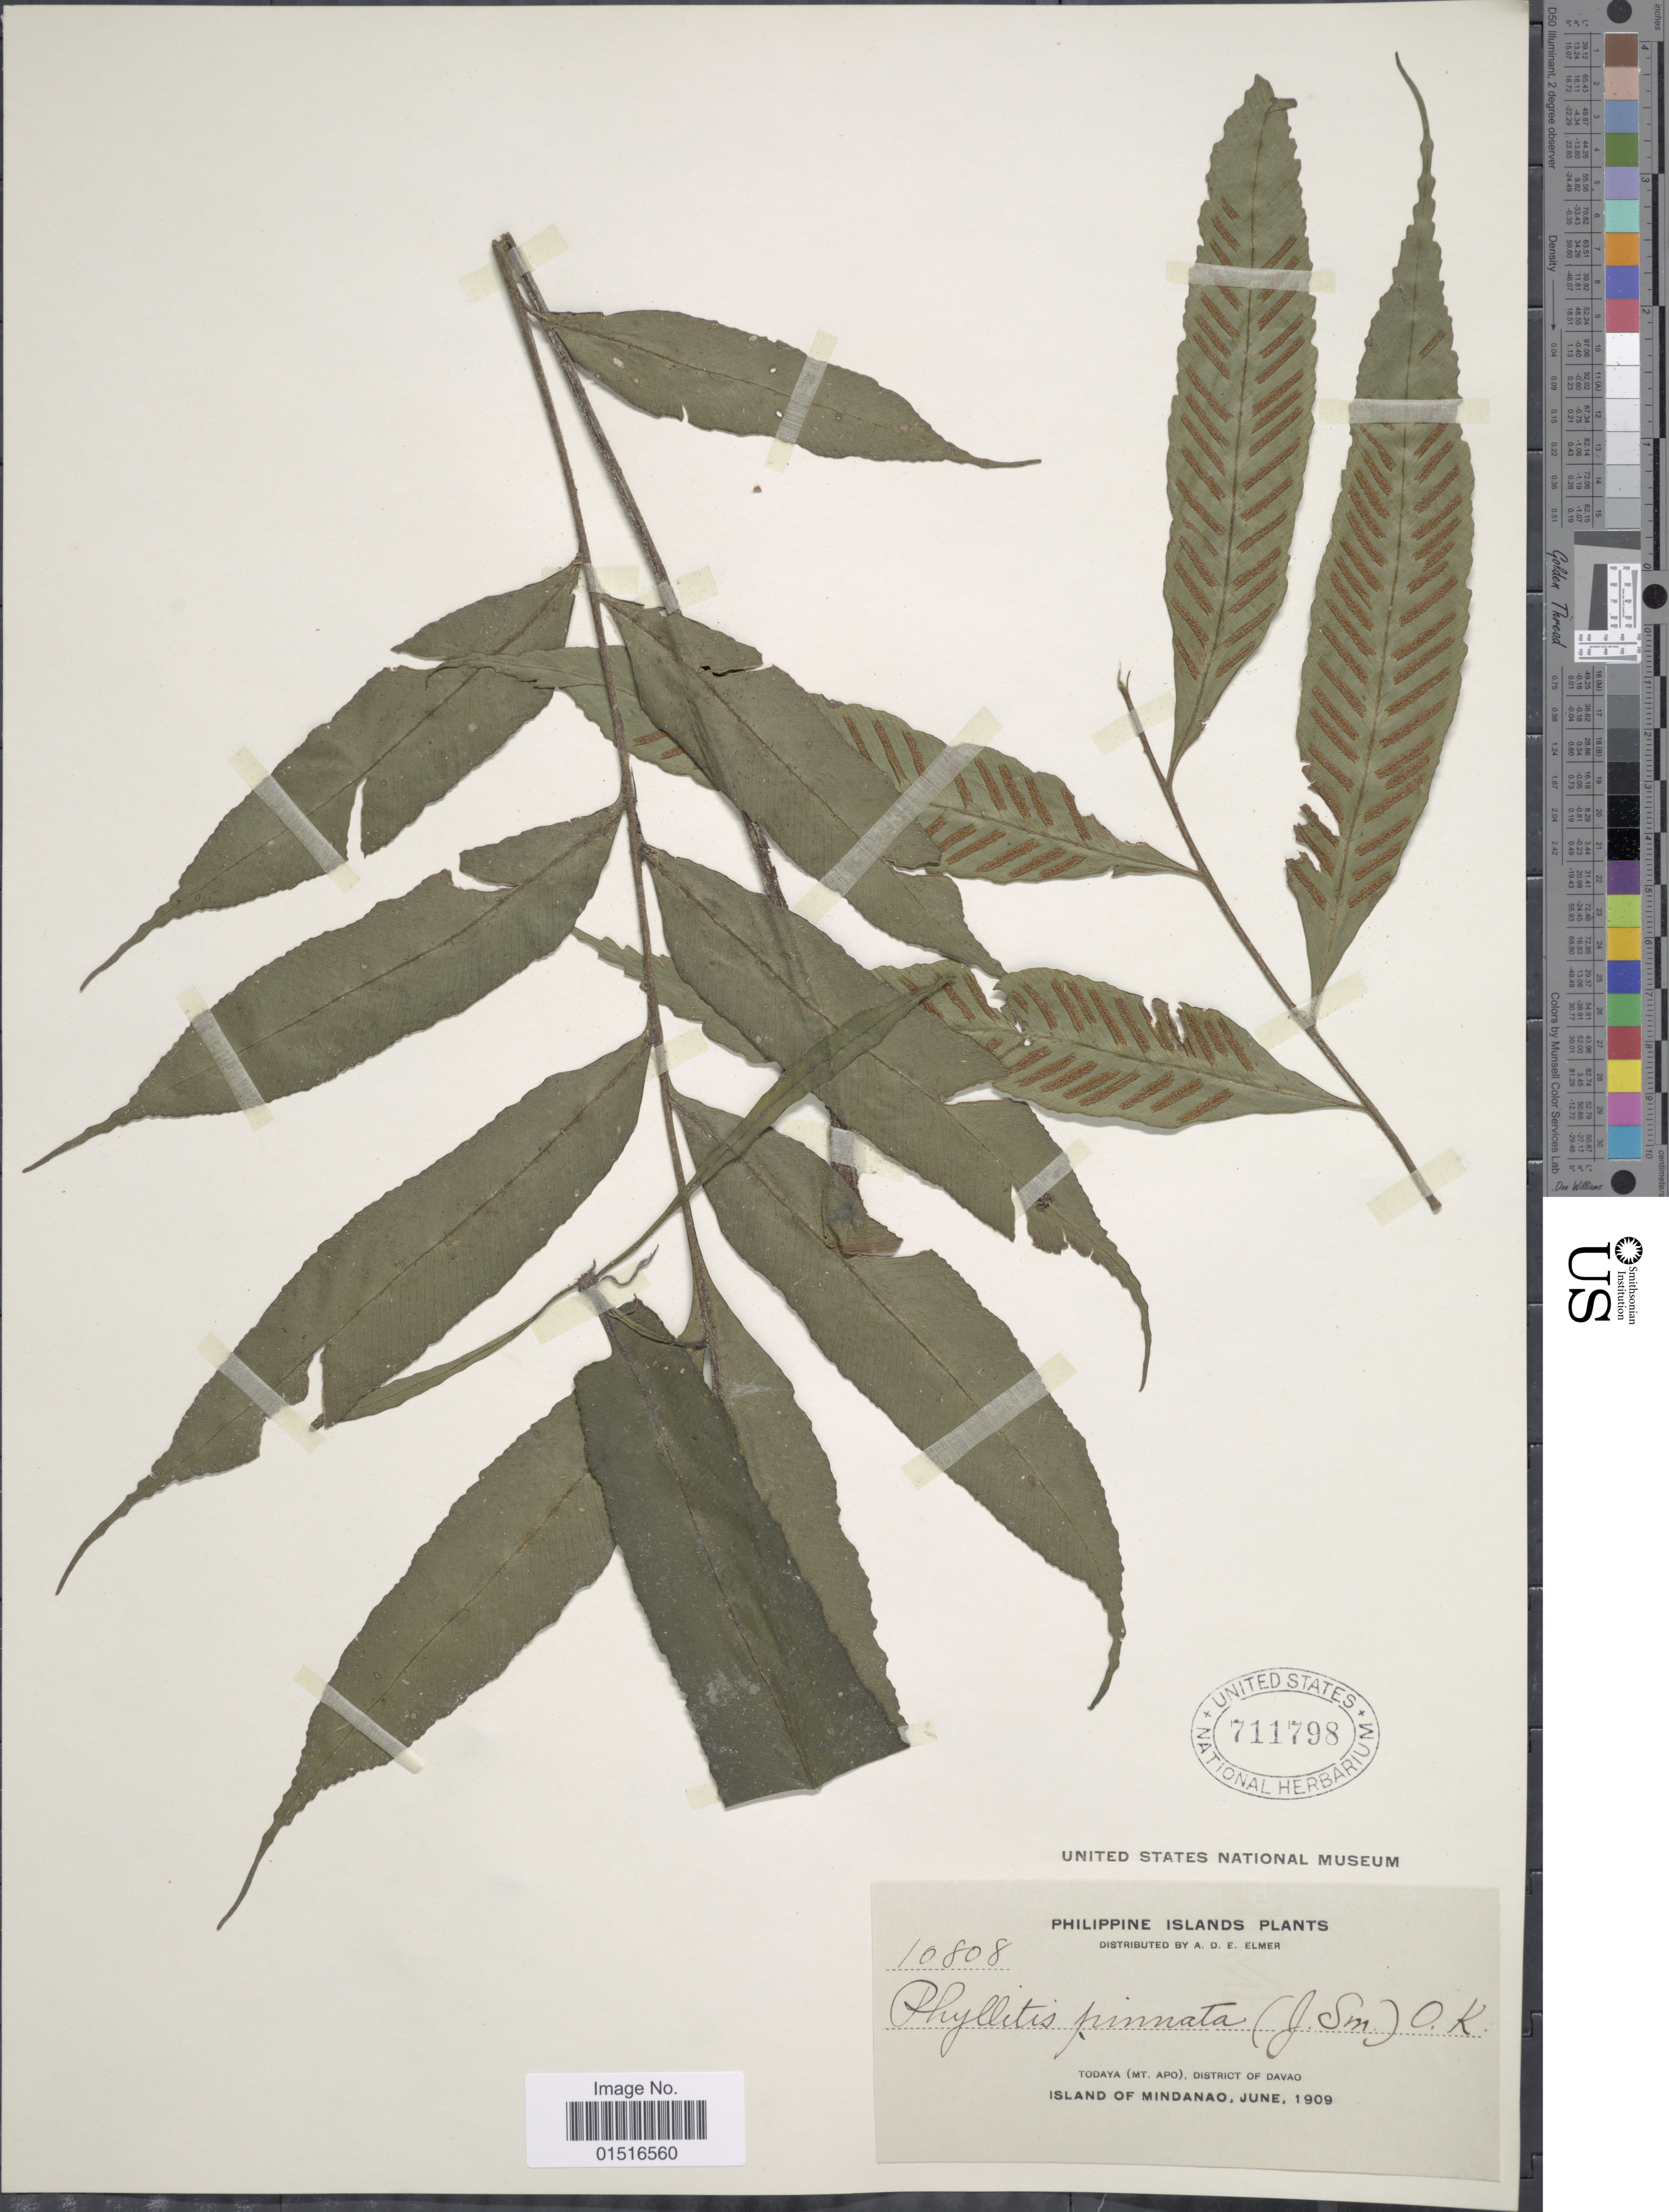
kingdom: Plantae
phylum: Tracheophyta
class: Polypodiopsida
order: Polypodiales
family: Aspleniaceae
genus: Asplenium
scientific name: Asplenium longifolium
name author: D. Don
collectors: A. D. E. Elmer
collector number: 10808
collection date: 1909-06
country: Philippines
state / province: Davao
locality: Philippine Islands, Todaya (Mt. Apo), District of Davao, Island of Mindanao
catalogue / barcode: US 711798